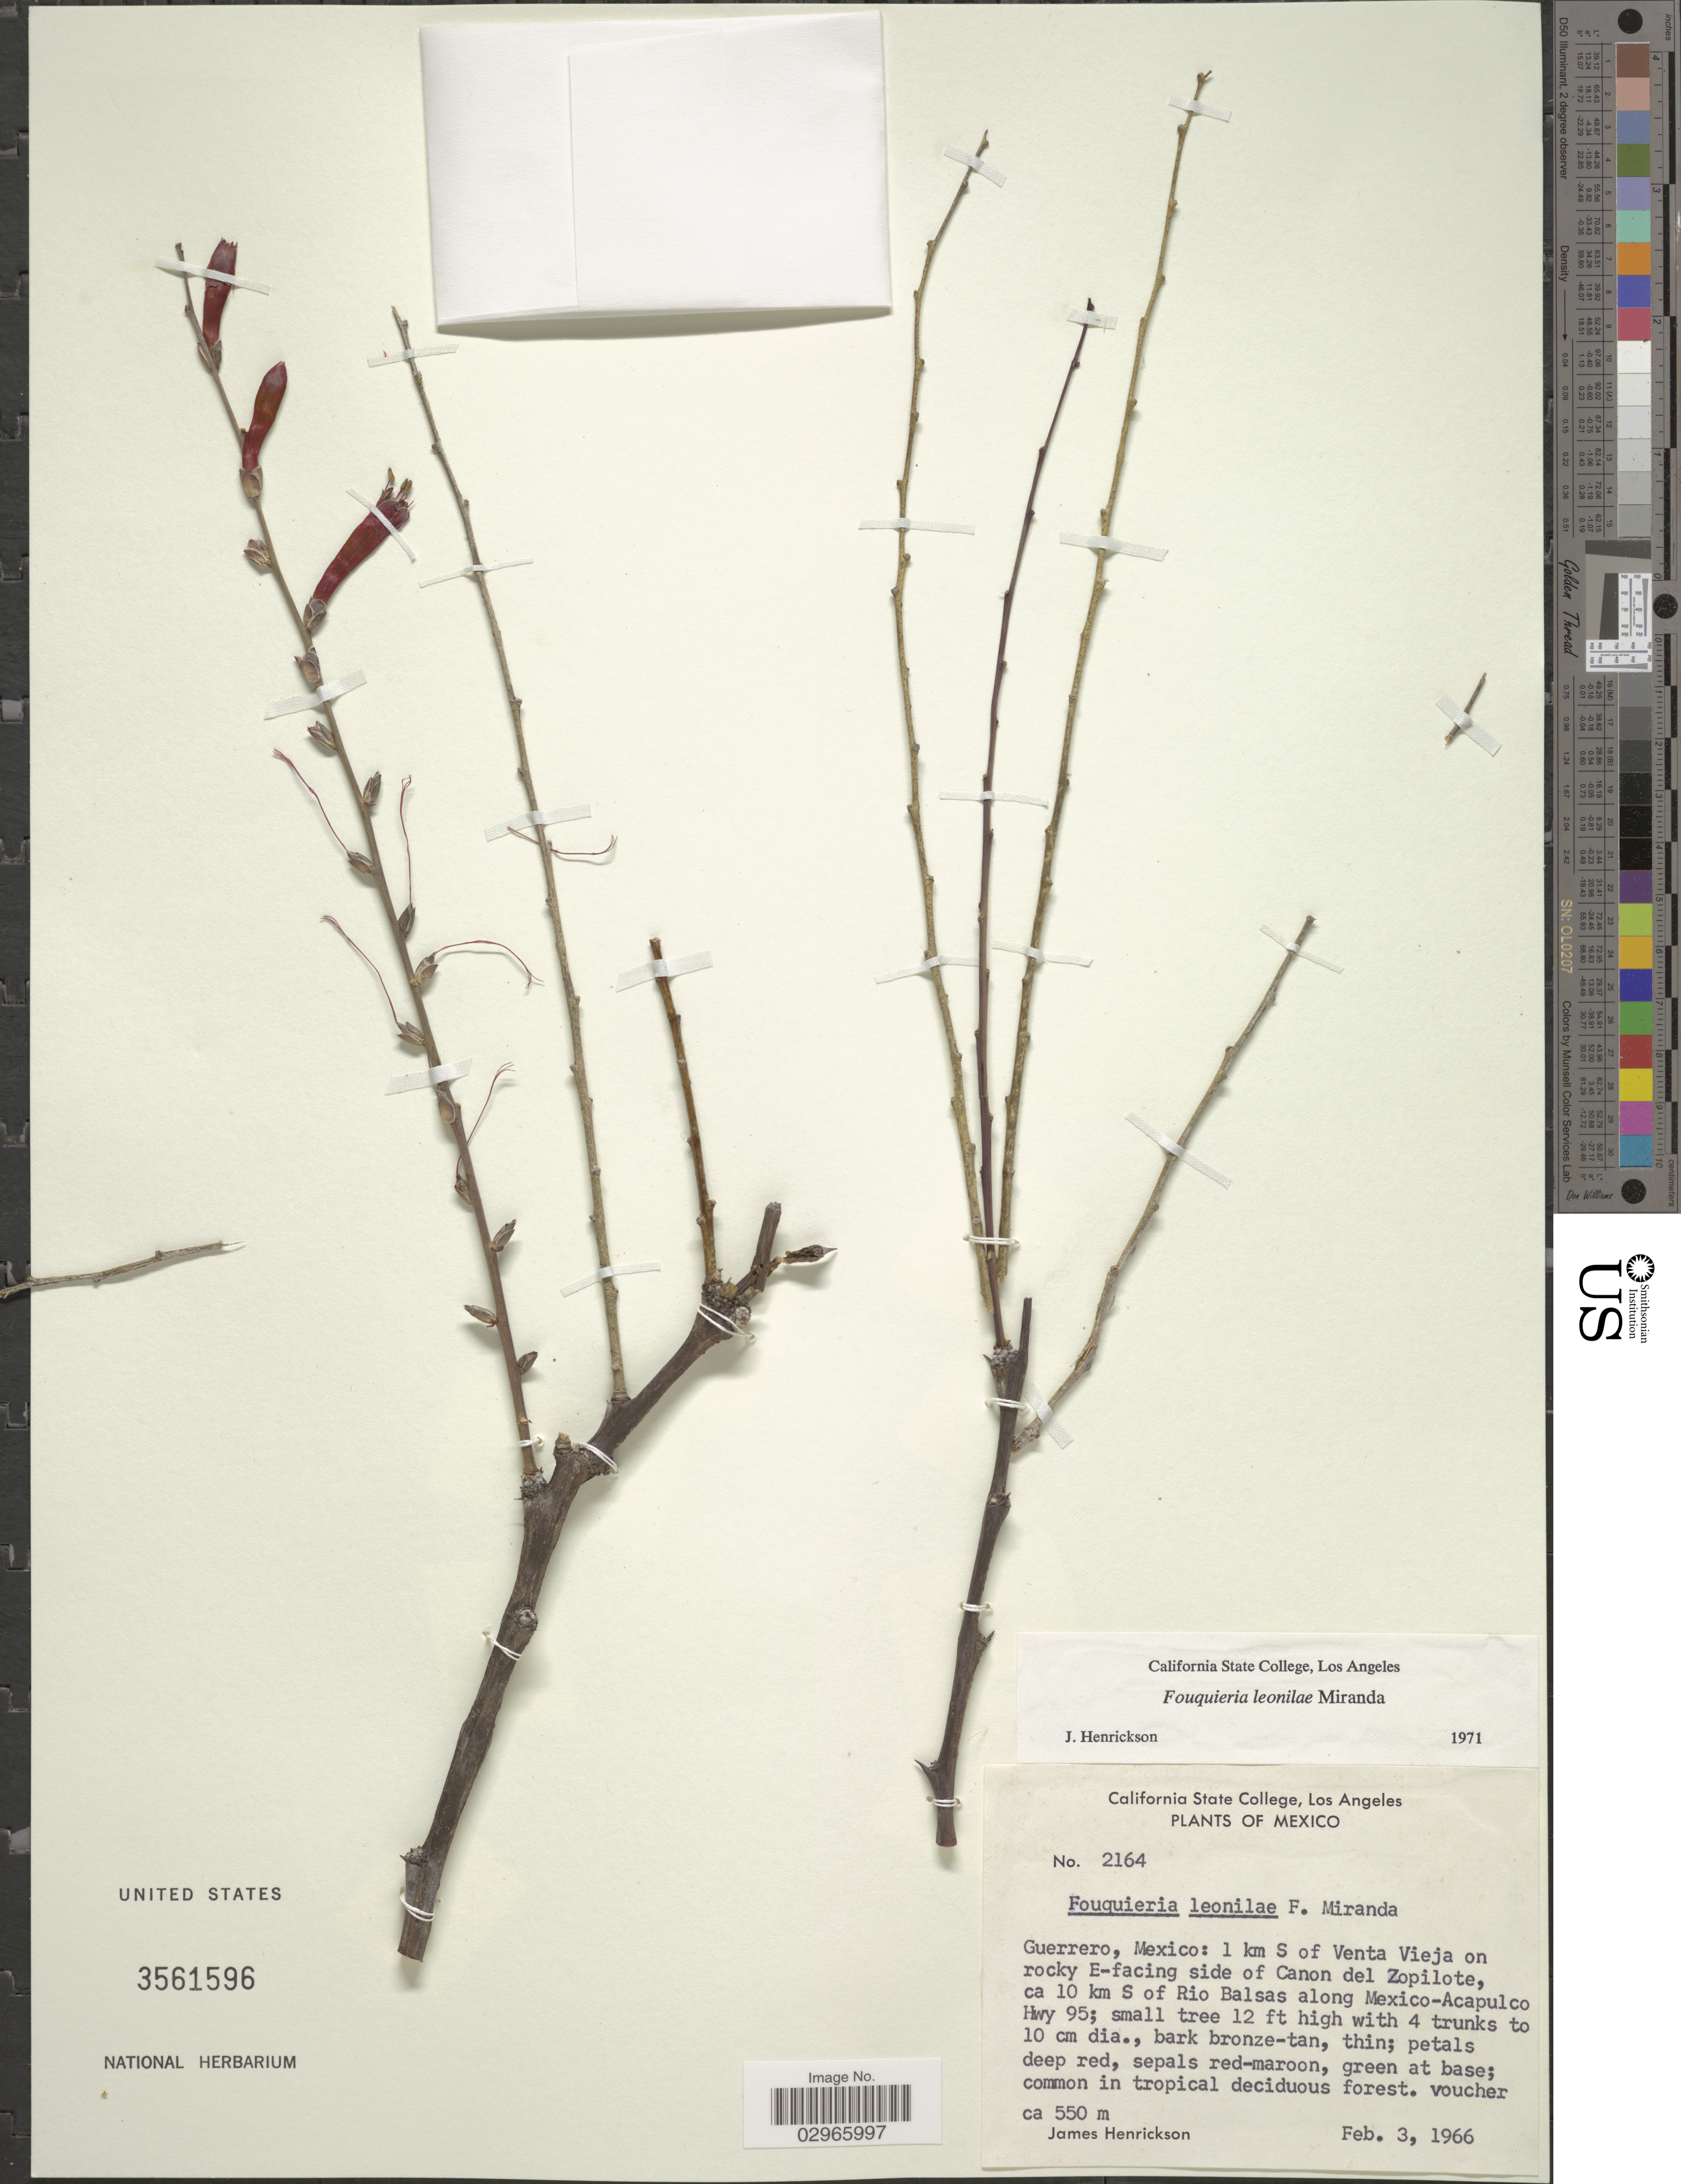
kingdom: Plantae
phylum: Tracheophyta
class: Magnoliopsida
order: Ericales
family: Fouquieriaceae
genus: Fouquieria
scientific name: Fouquieria leonilae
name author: Miranda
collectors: J. Henrickson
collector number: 2164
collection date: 1966-02-03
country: Mexico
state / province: Guerrero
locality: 1 km S of Venta Vieja on rocky E-facing side of Canon del Zopilote, ca 10 km S of Rio Balsas along Mexico-Acapulco Hwy 95.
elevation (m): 550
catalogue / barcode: US 3561596